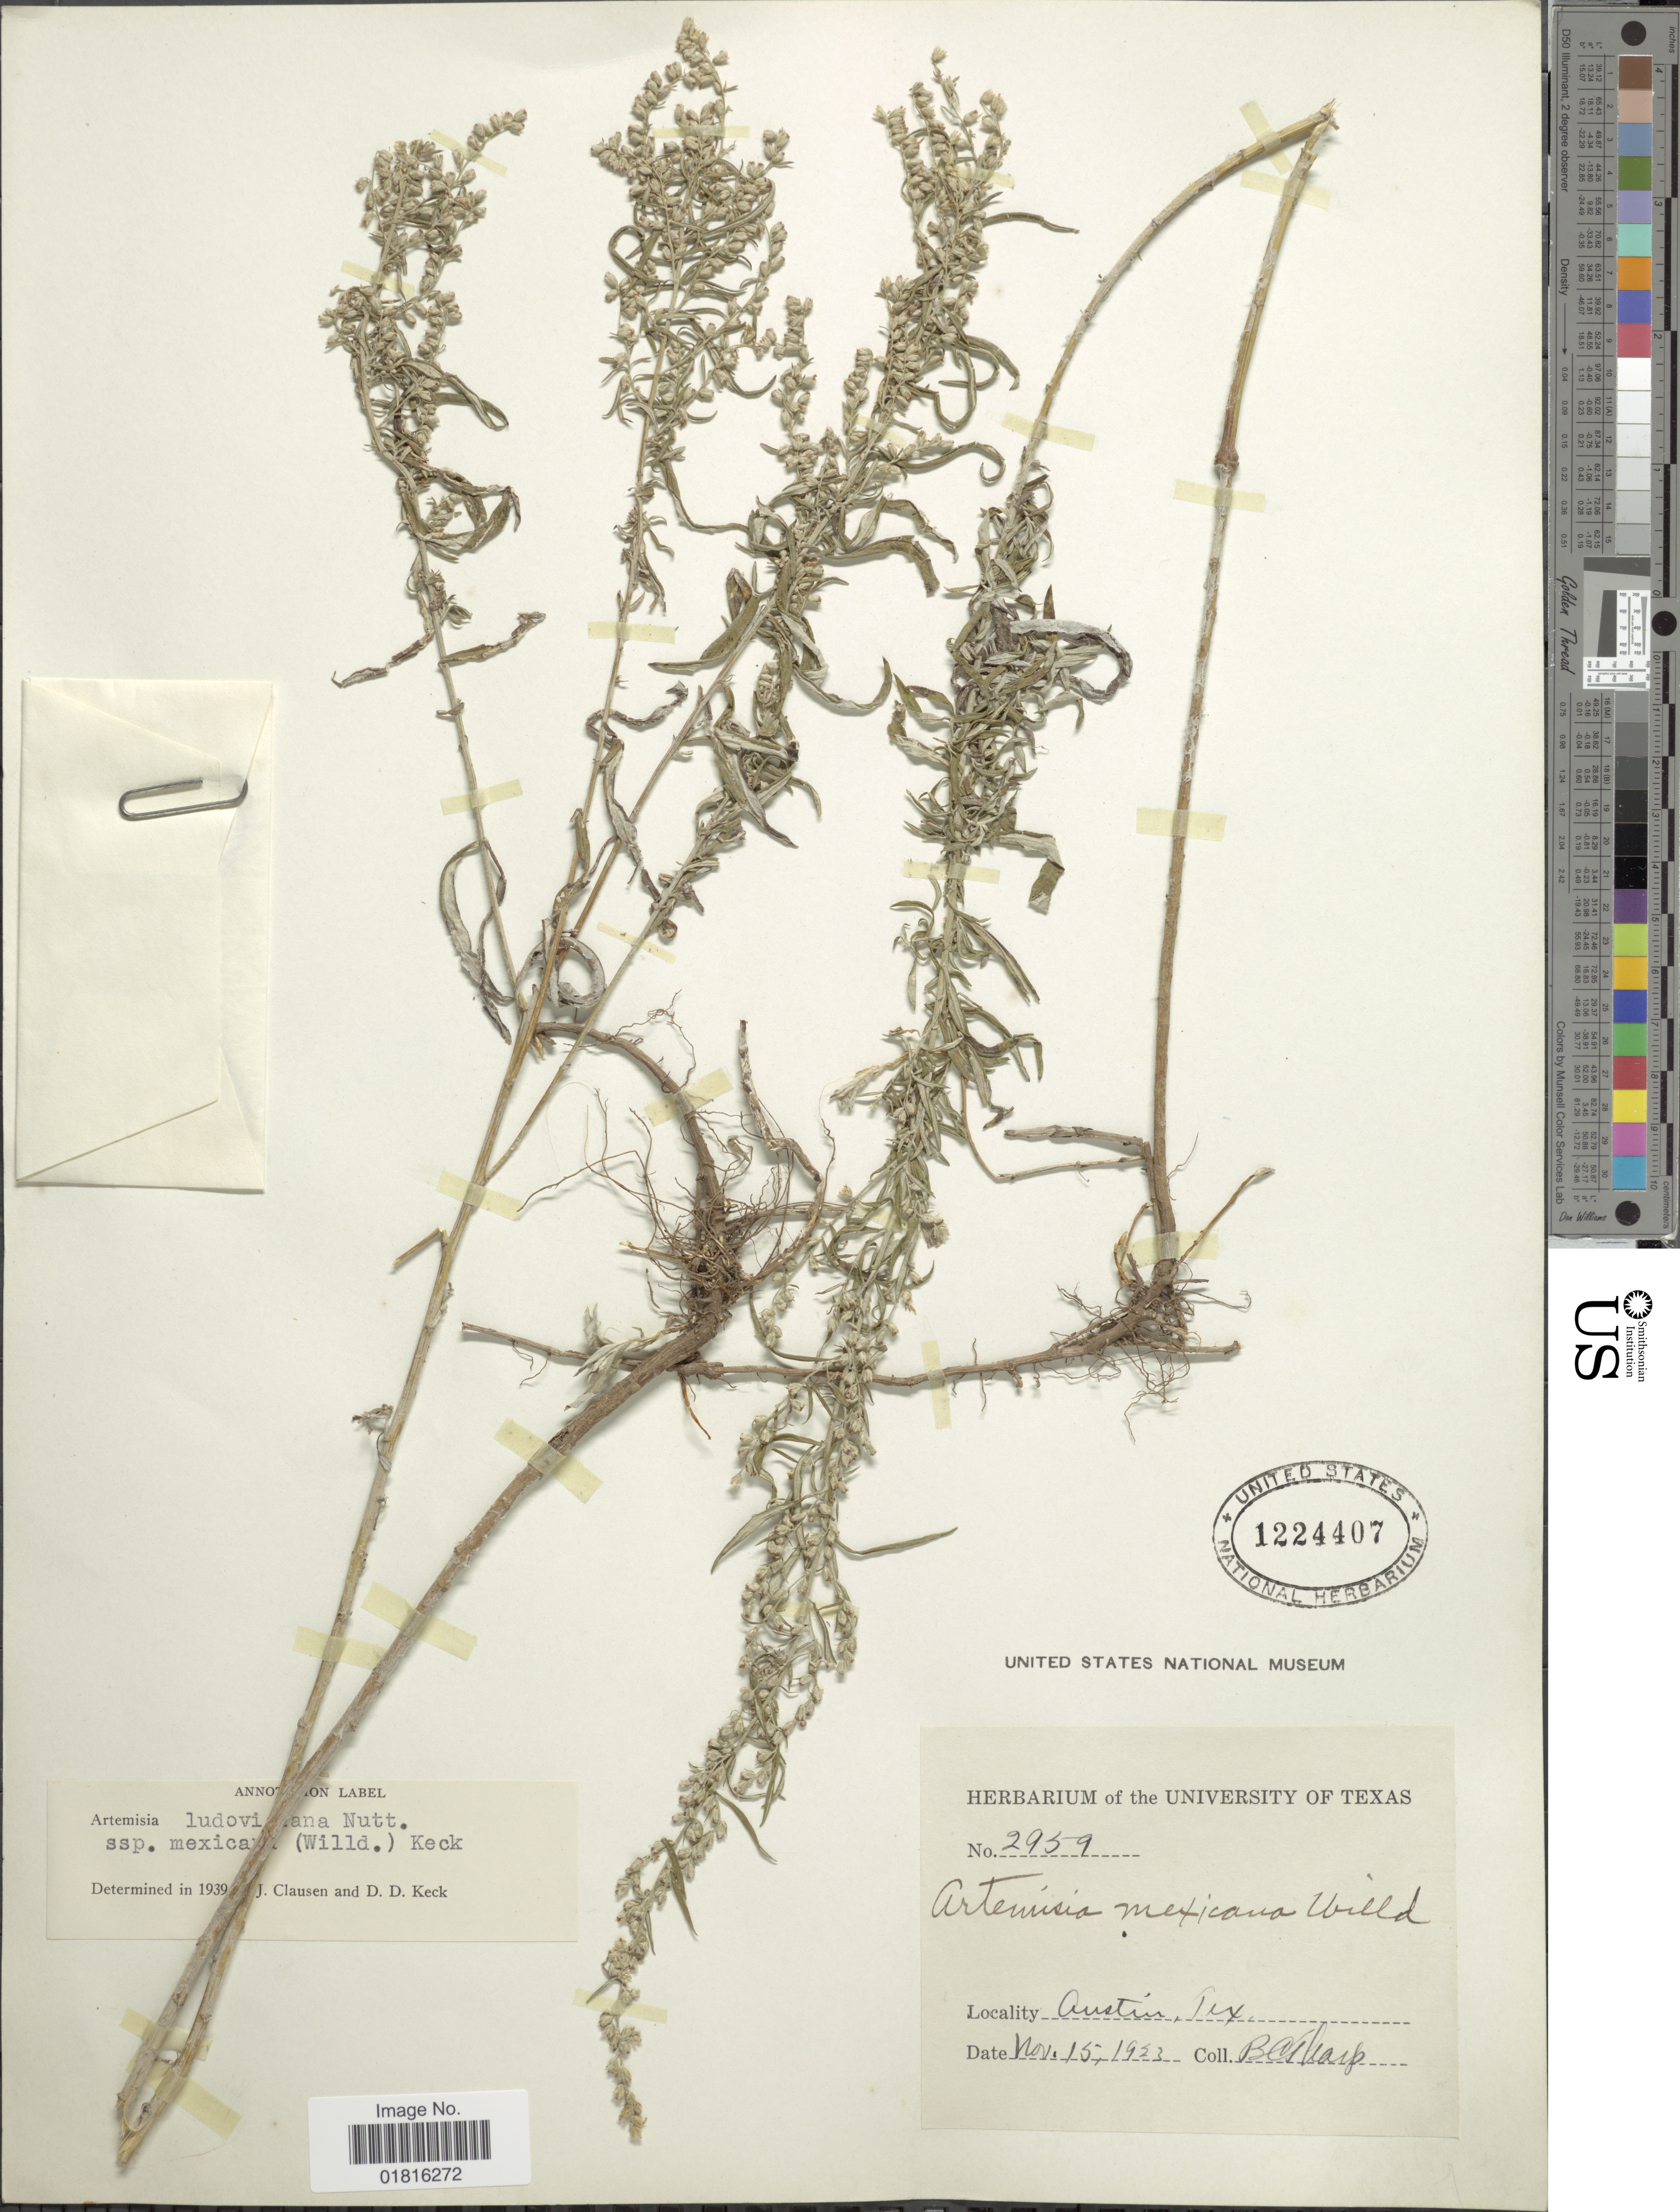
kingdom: Plantae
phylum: Tracheophyta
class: Magnoliopsida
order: Asterales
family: Asteraceae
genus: Artemisia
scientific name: Artemisia ludoviciana subsp. mexicana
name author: (Willd. ex Spreng.) D.D. Keck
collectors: B. C. Tharp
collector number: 2959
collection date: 1923-11-15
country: United States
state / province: Texas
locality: Austin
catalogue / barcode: US 1224407